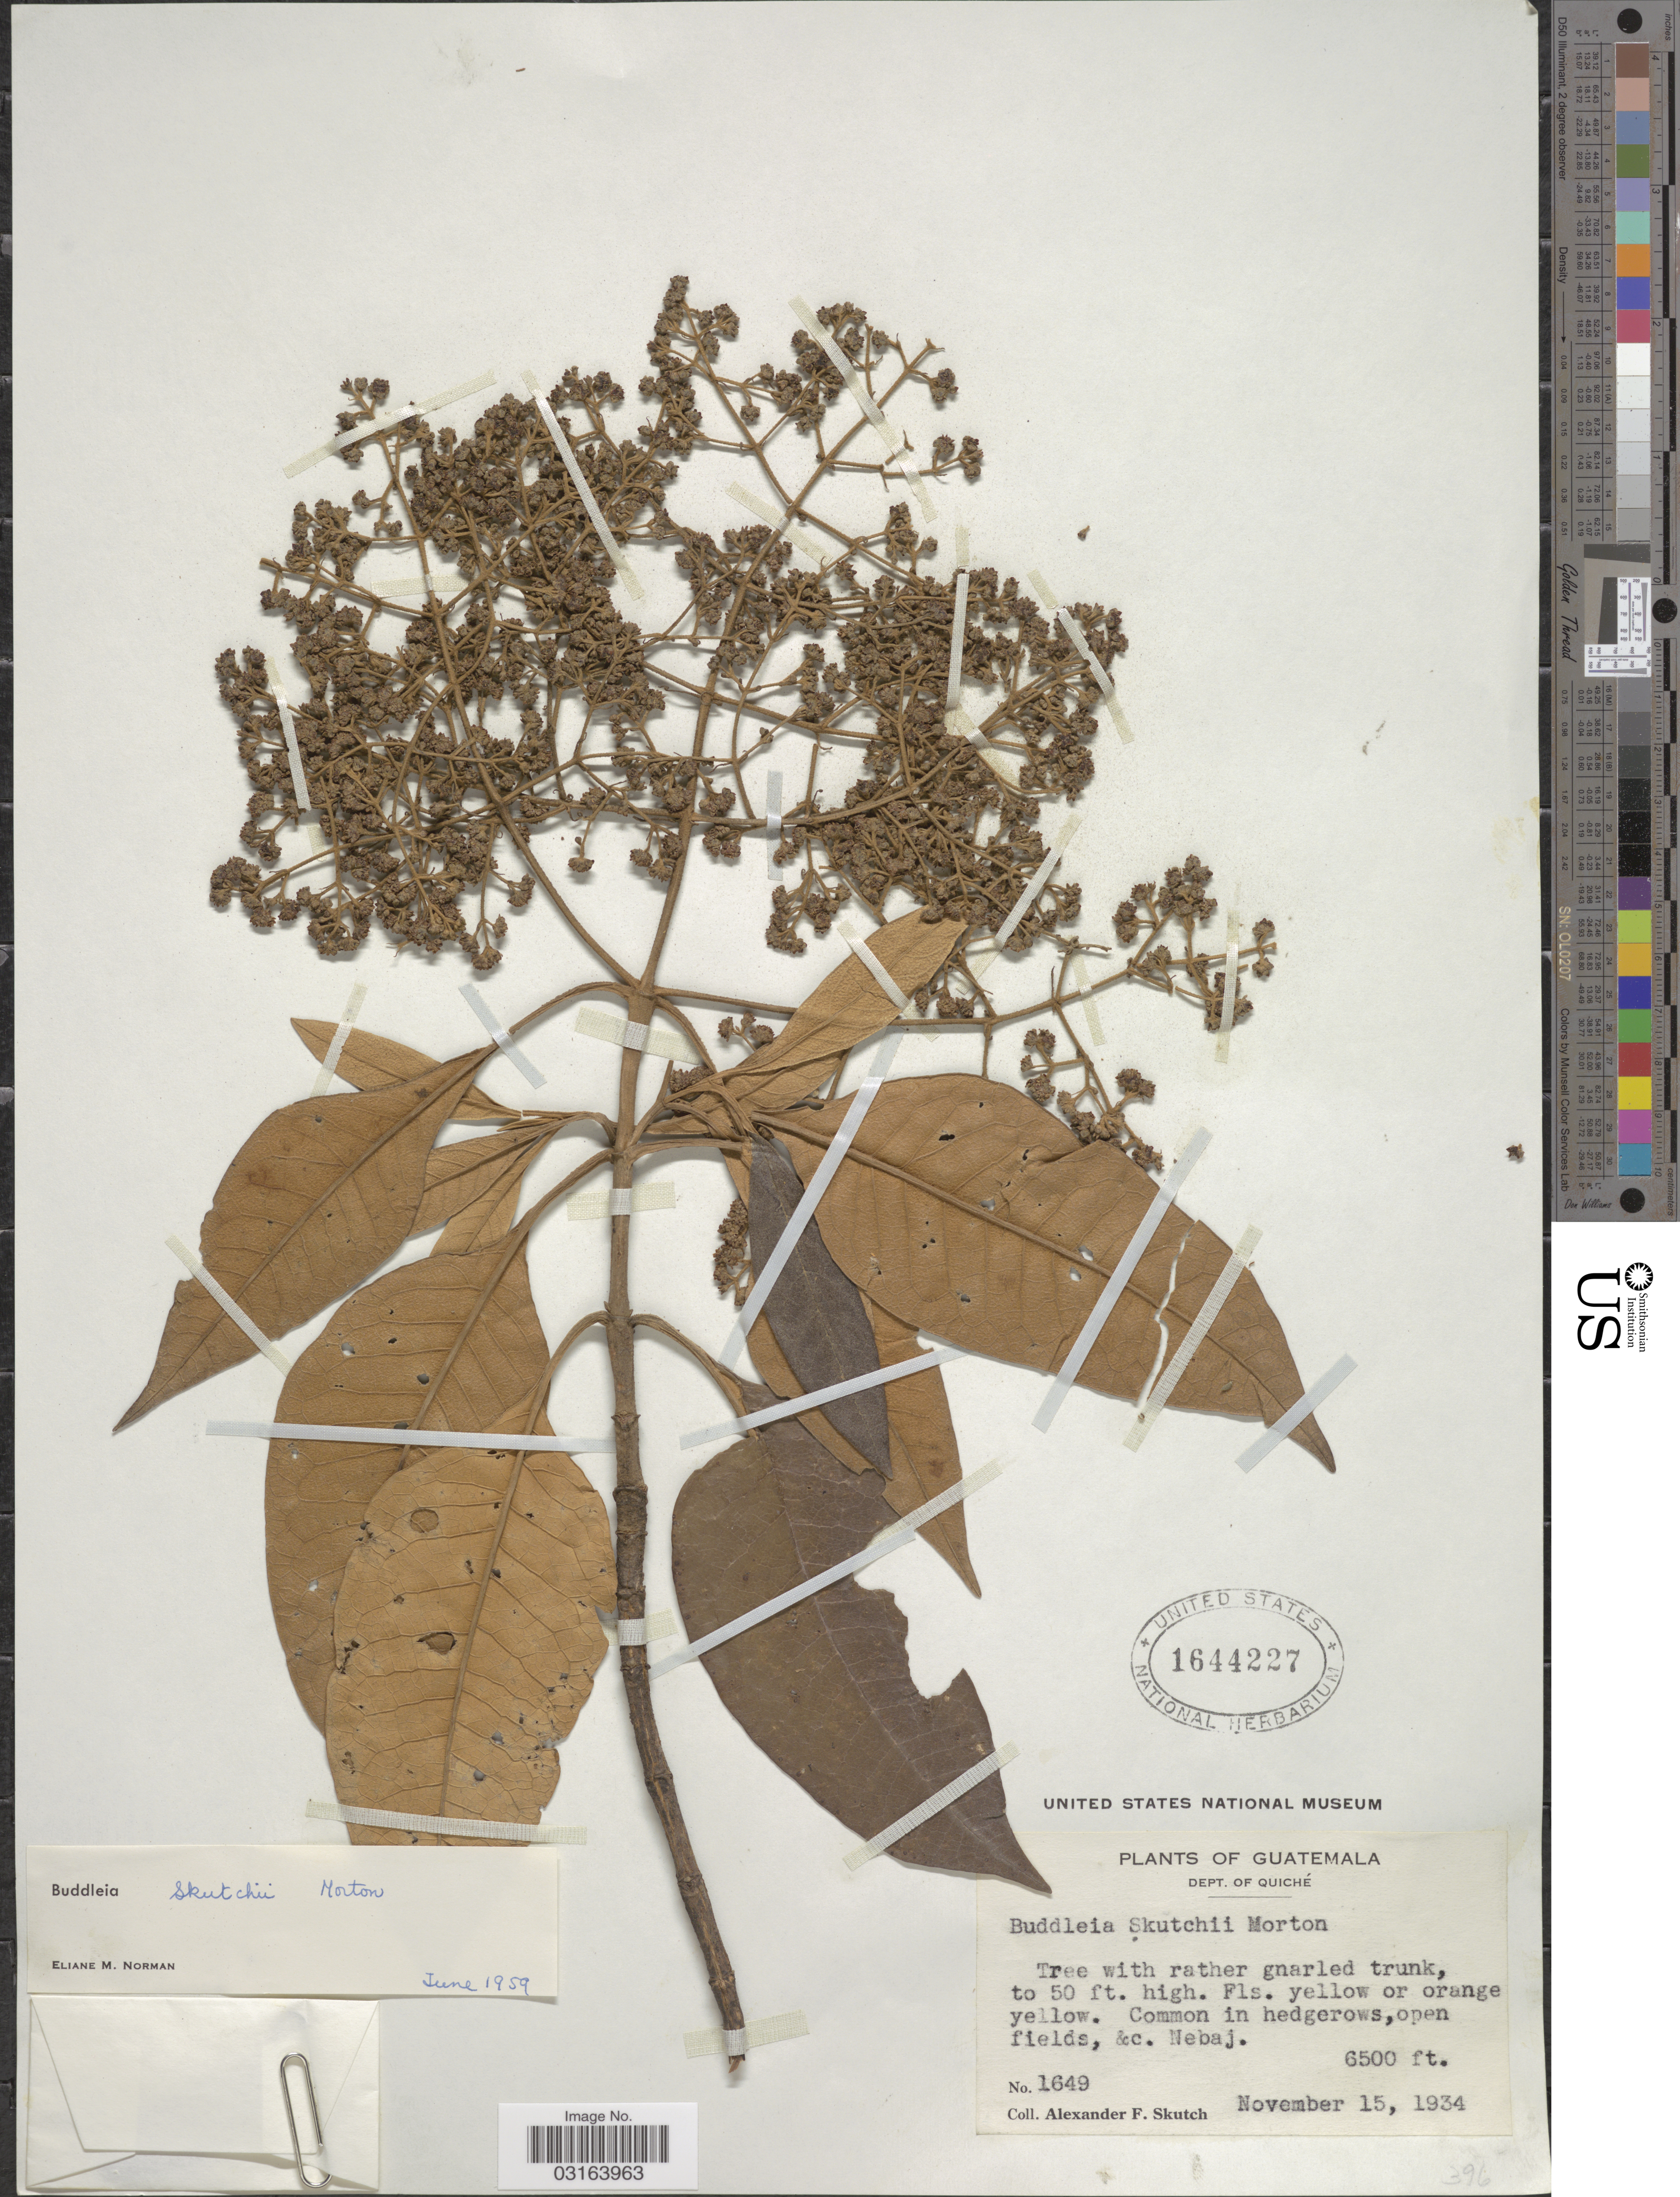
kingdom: Plantae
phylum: Tracheophyta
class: Magnoliopsida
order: Lamiales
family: Scrophulariaceae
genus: Buddleja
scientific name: Buddleja skutchii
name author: C.V. Morton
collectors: A. F. Skutch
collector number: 1649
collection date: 1934-11-15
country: Guatemala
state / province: El Quiché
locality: Dept. of Quiché. Hedgerows, open fields, &c. Nebaj.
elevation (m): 1981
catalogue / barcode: US 1644227